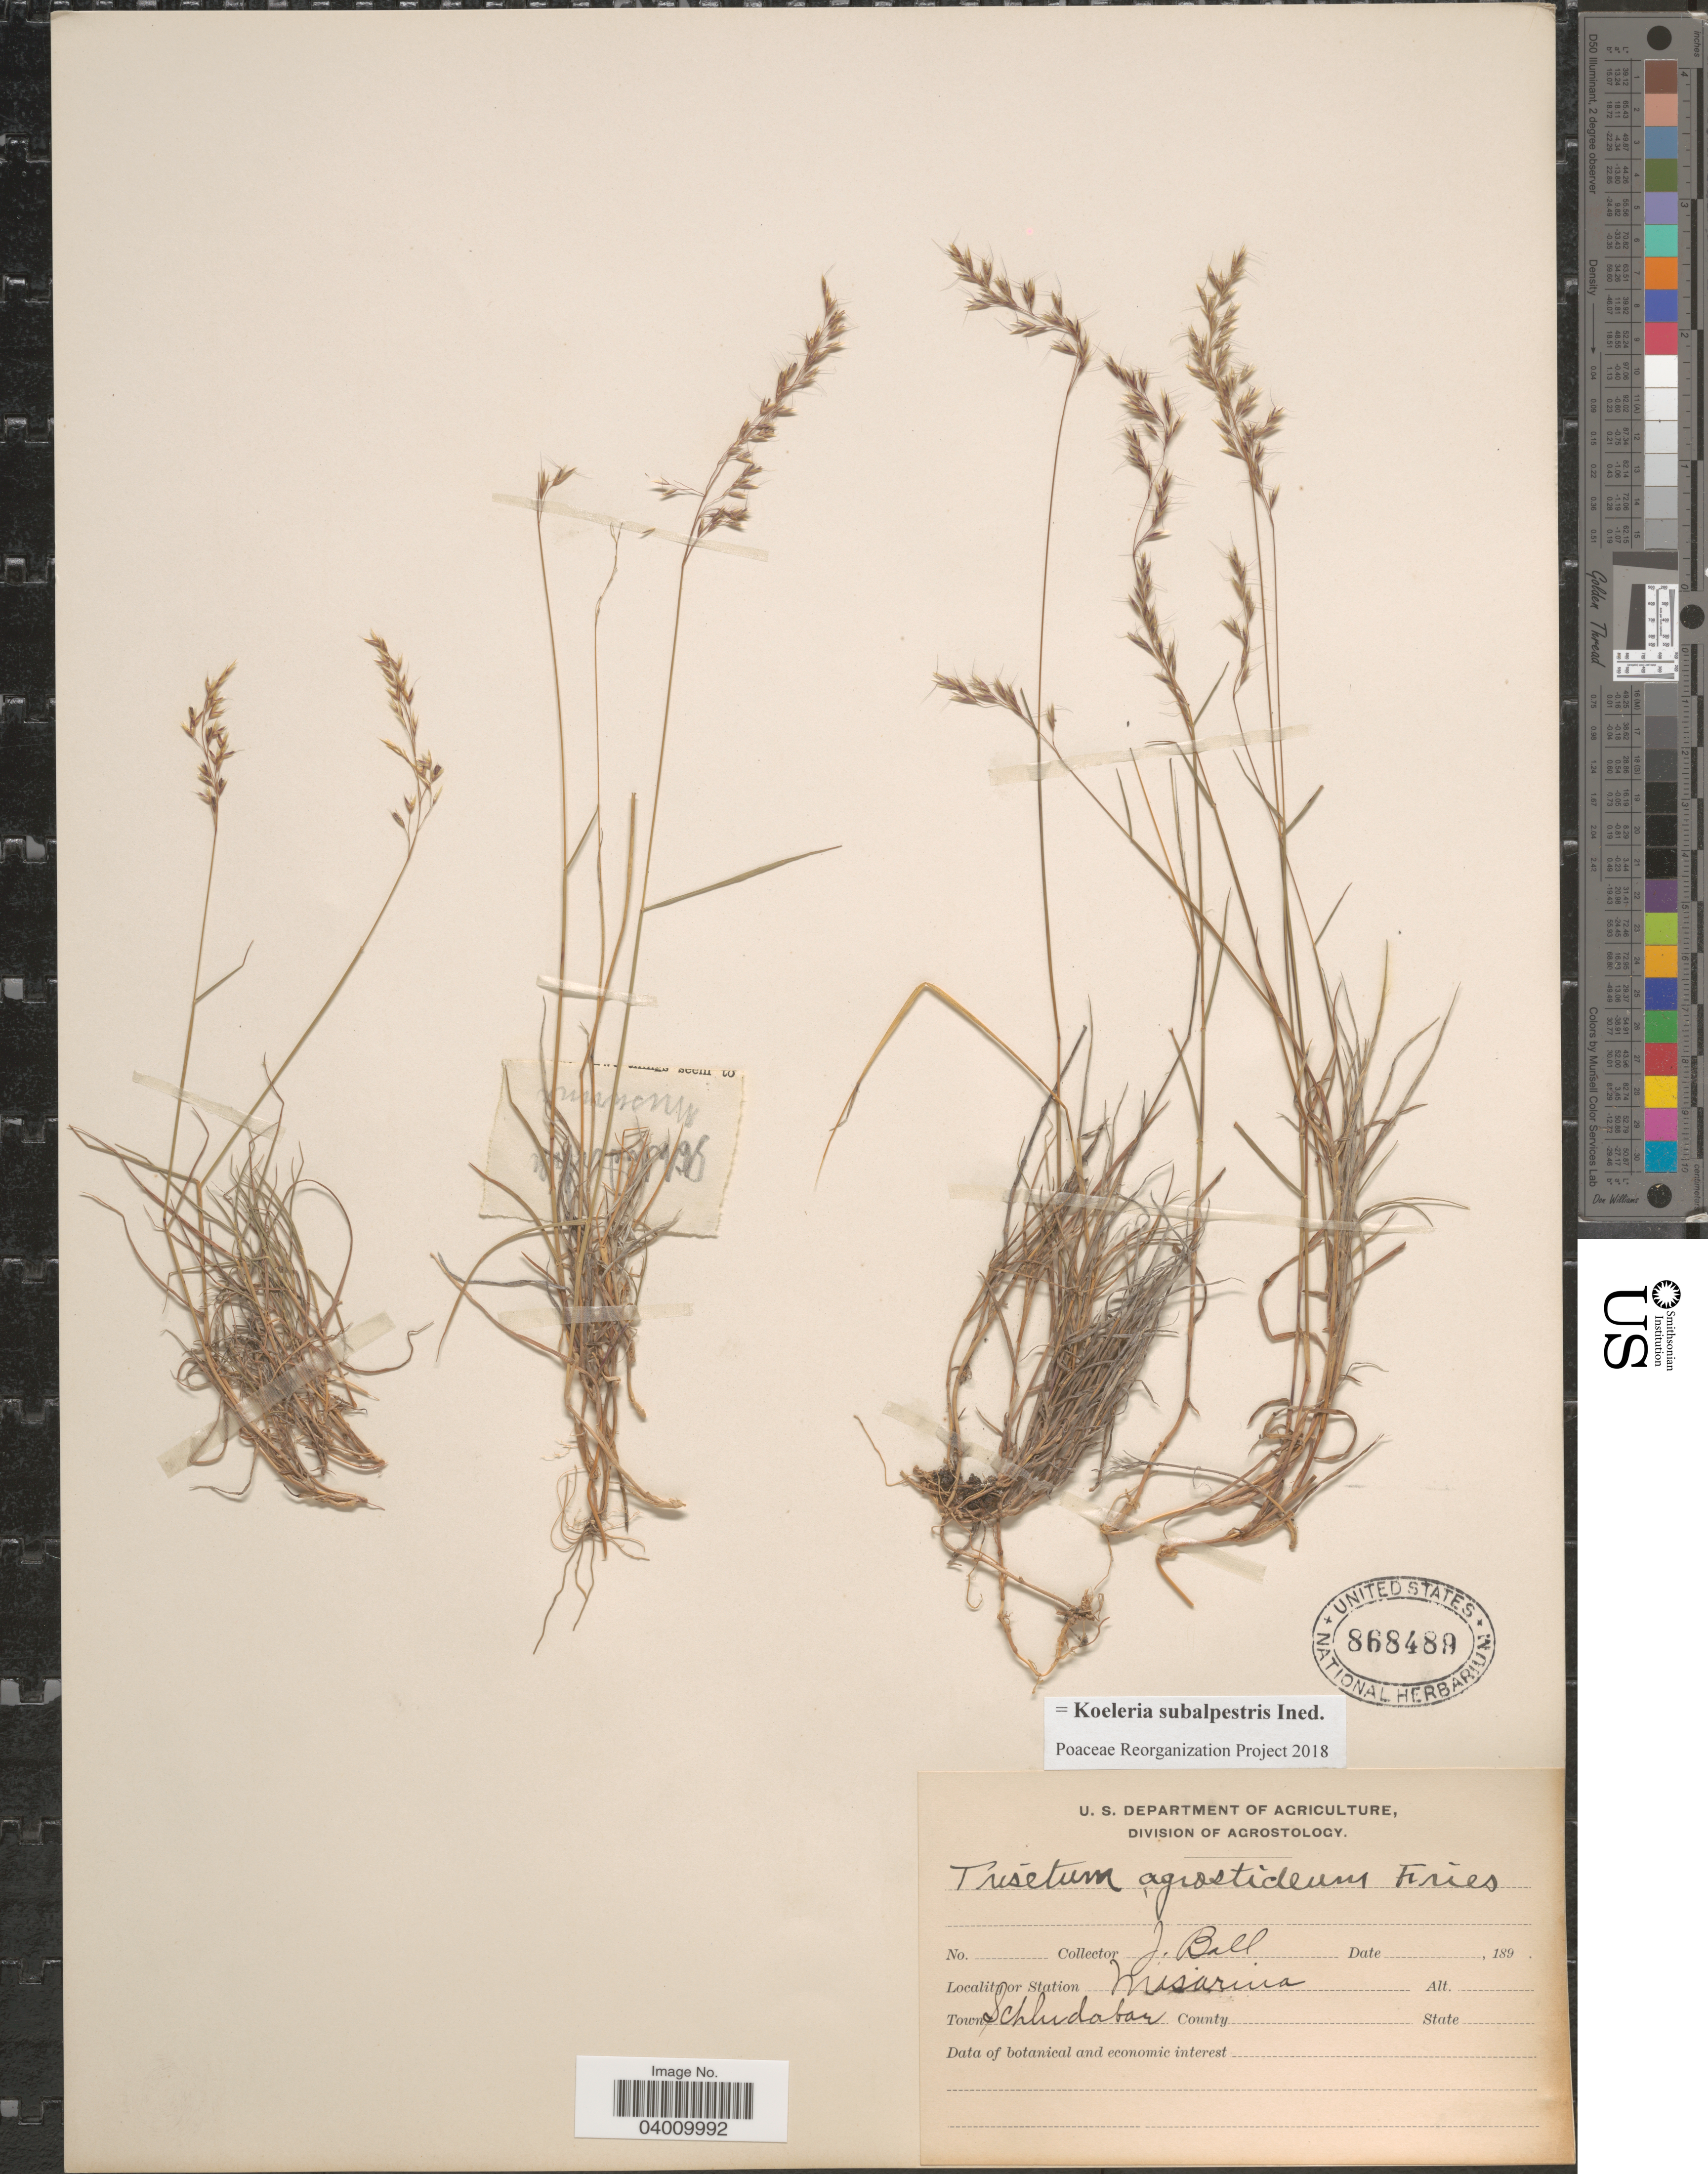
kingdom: Plantae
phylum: Tracheophyta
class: Liliopsida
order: Poales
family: Poaceae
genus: Koeleria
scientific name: Koeleria subalpestris ined.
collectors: J. Ball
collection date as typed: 189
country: Italy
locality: Misarina. Town Schludabar [Schluderbach]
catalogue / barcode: US 868489